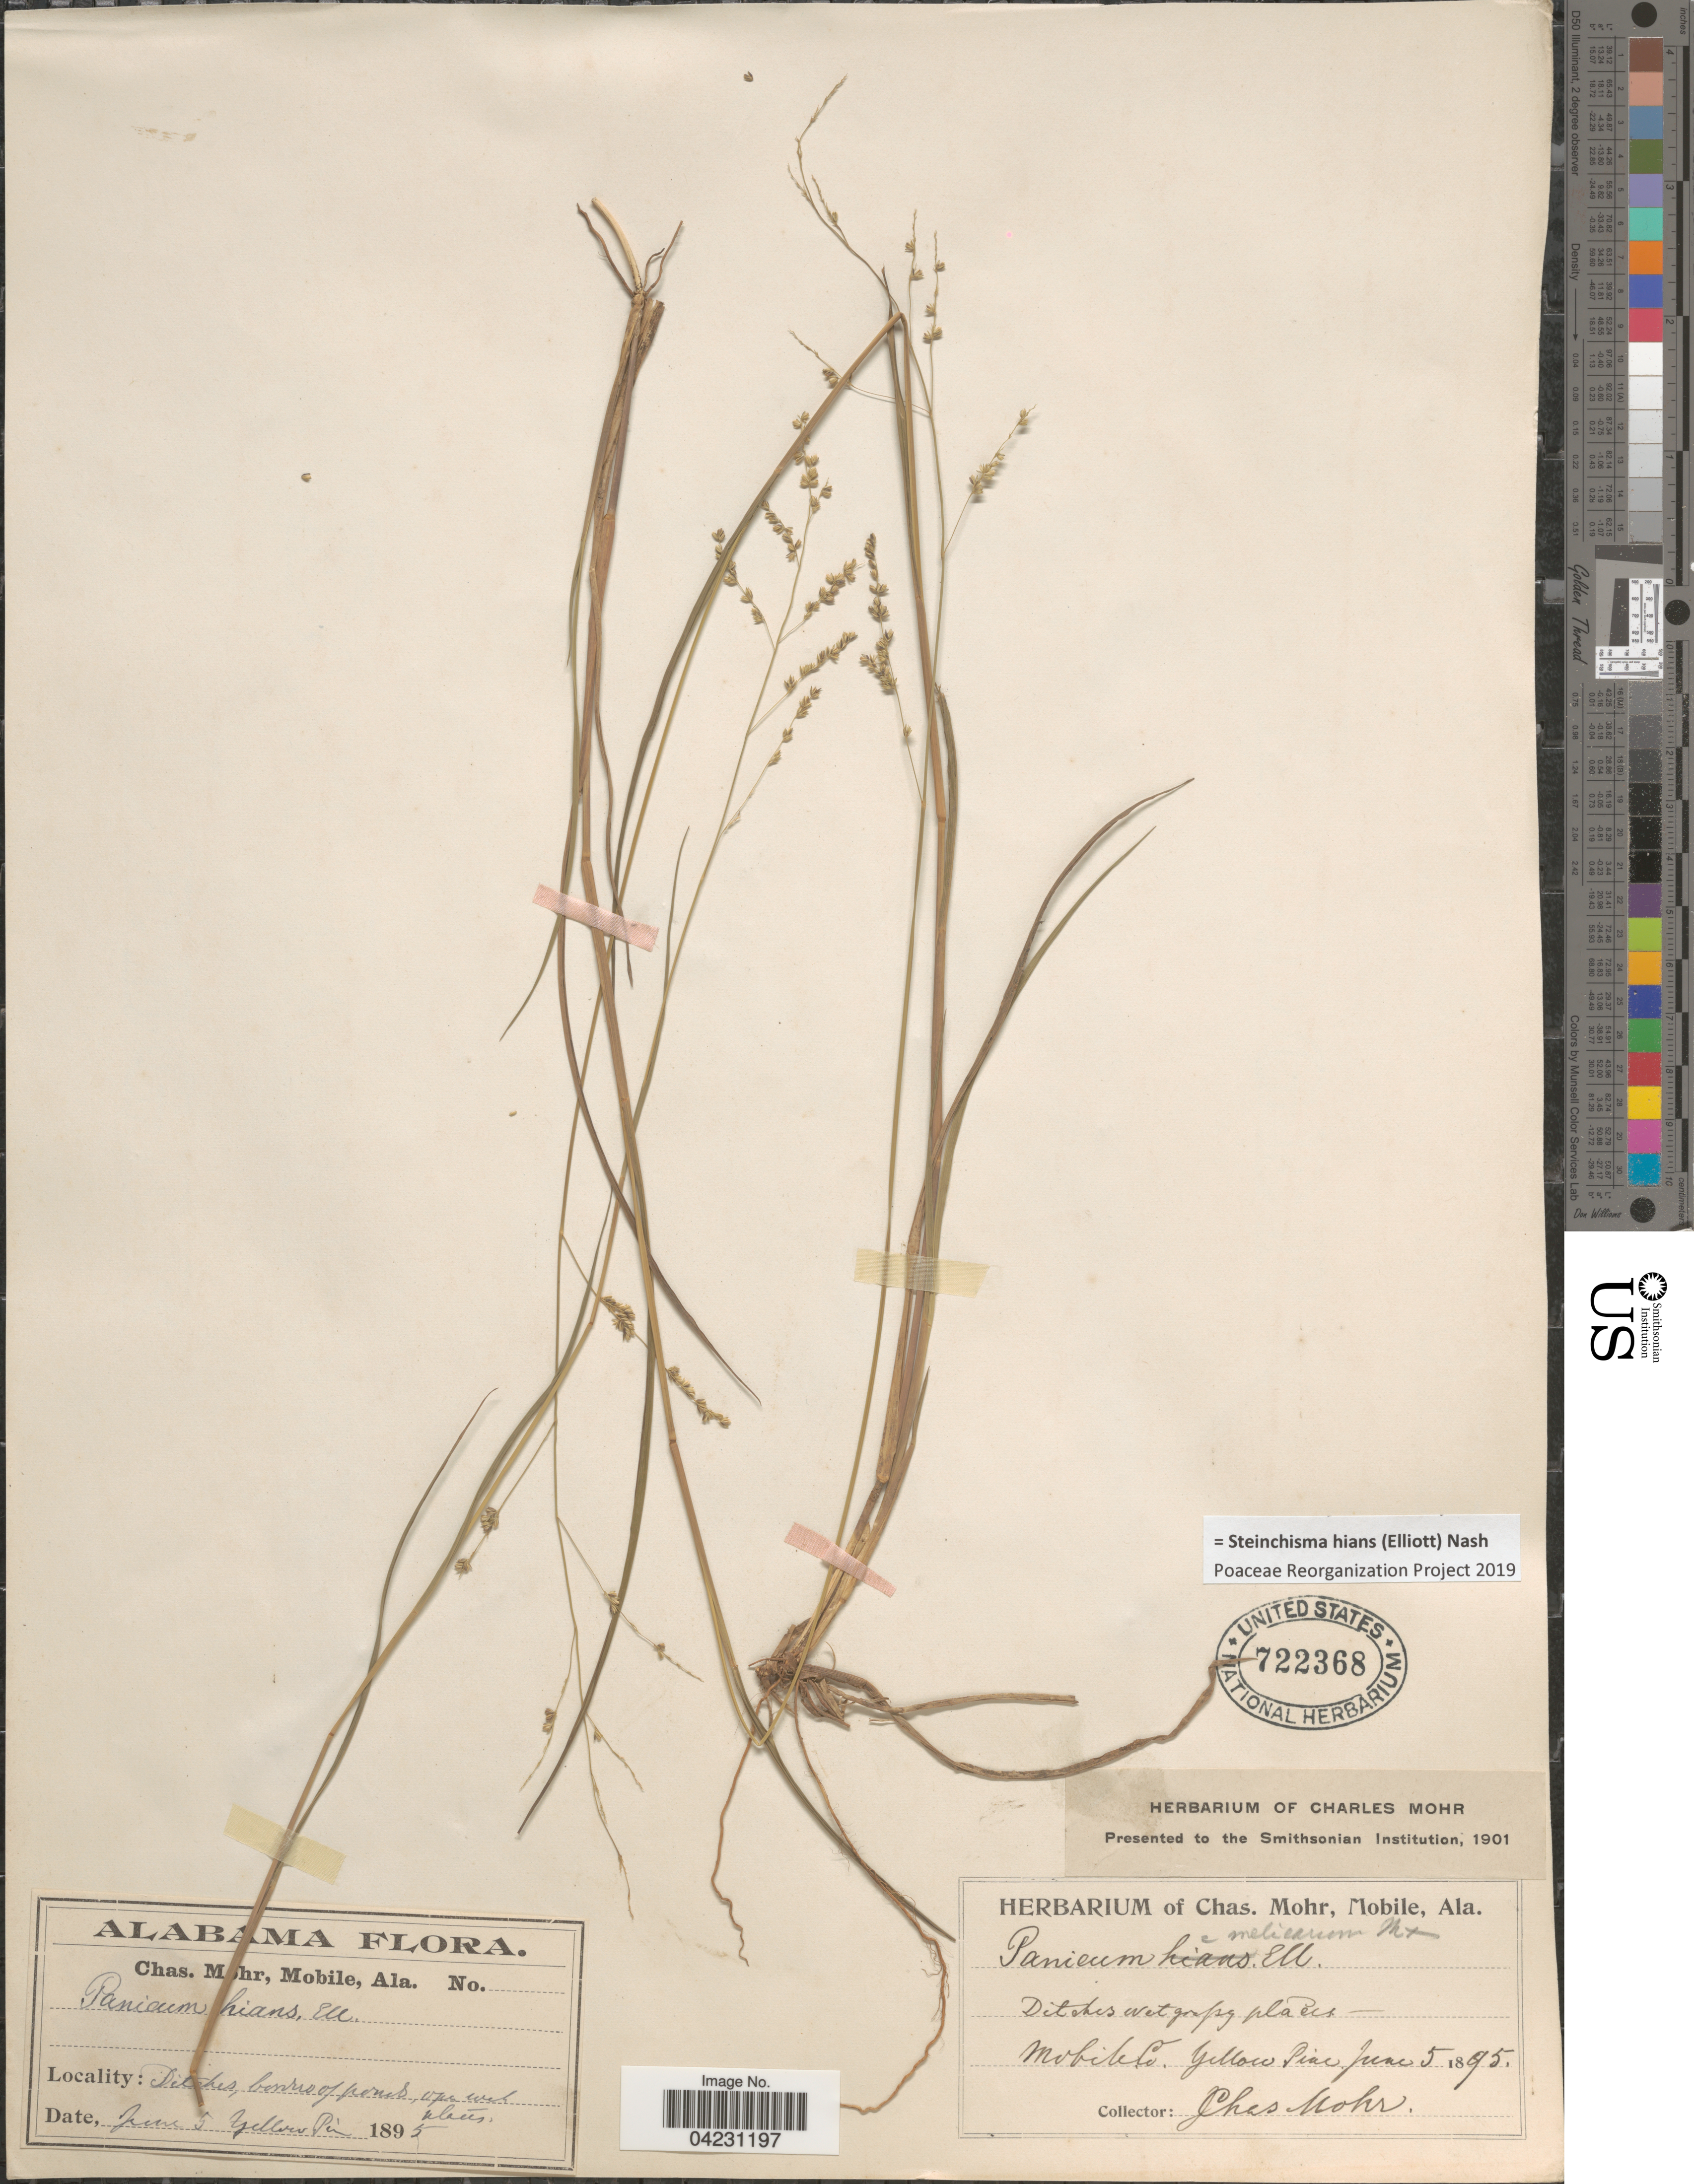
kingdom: Plantae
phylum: Tracheophyta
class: Liliopsida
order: Poales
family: Poaceae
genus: Steinchisma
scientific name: Steinchisma hians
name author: (Elliott) Nash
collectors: Mohr, C. T. (herbarium)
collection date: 1895-06-05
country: United States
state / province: Alabama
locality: Mobile Co., Yellow Pine.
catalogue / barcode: US 722368